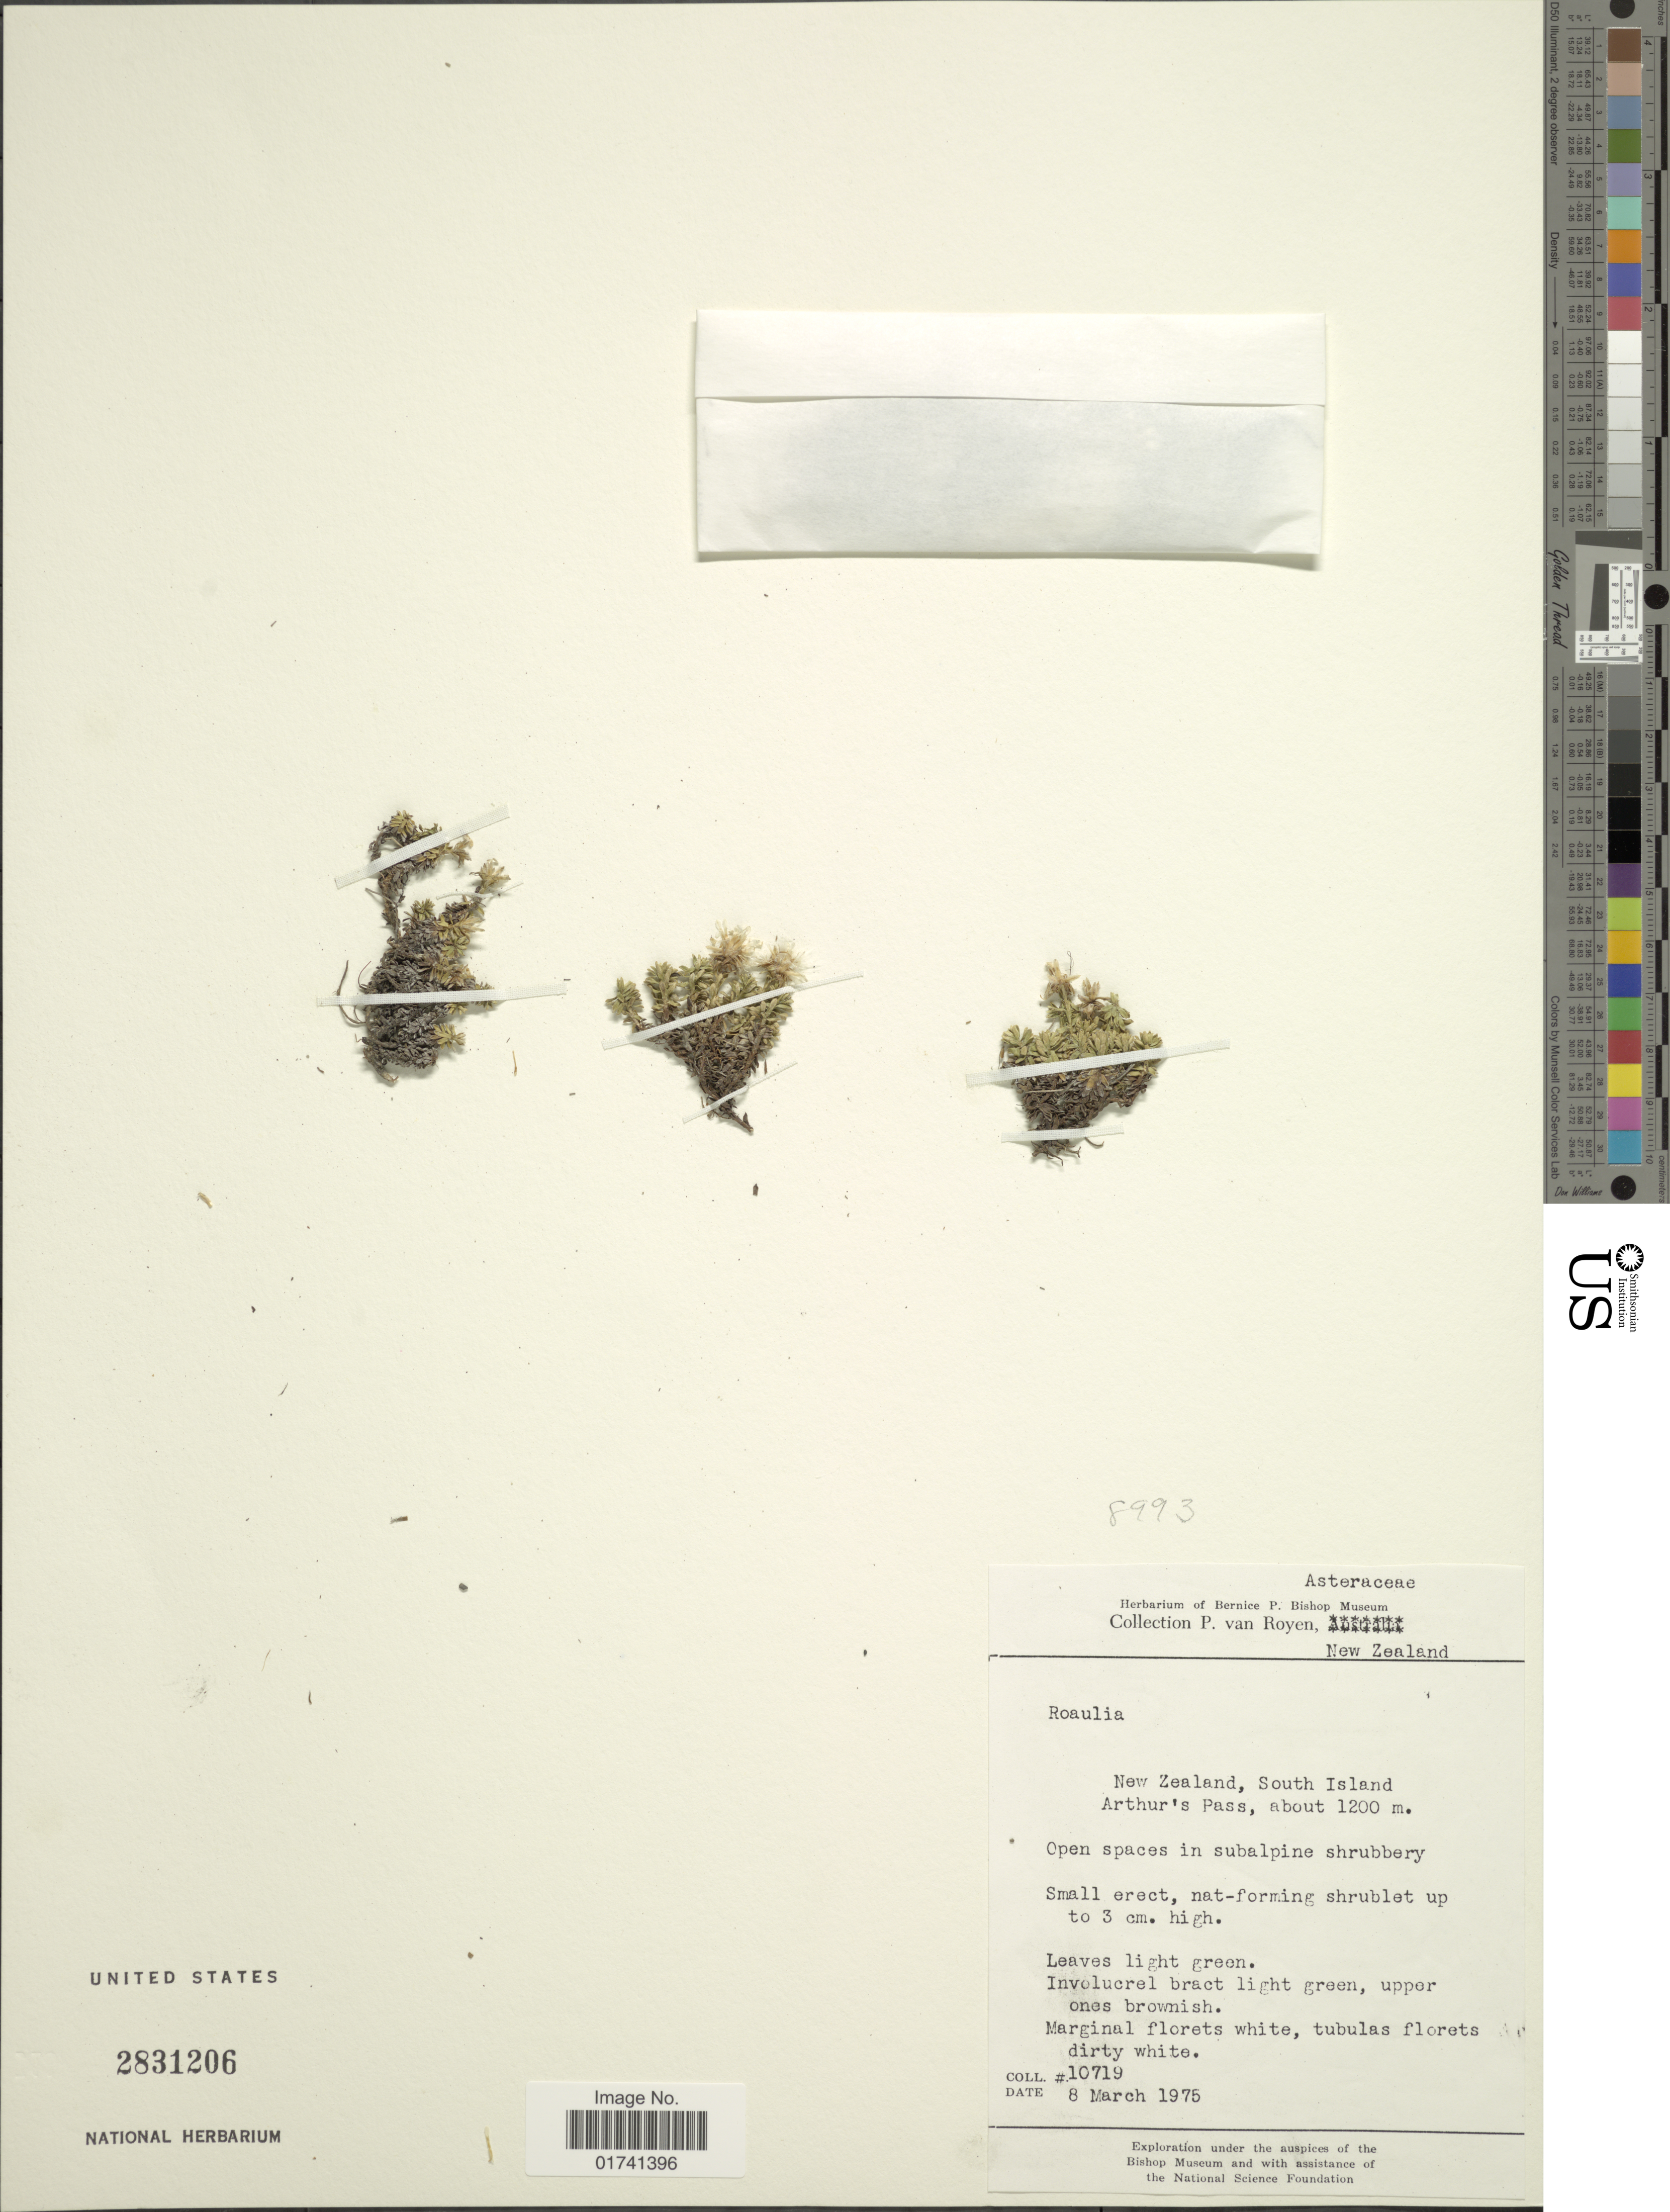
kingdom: Plantae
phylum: Tracheophyta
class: Magnoliopsida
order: Asterales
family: Asteraceae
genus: Raoulia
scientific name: Raoulia sp.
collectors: P. van Royen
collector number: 10719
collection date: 1975-03-08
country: New Zealand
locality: South Island Arthur's Pass.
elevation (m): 1200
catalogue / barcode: US 2831206